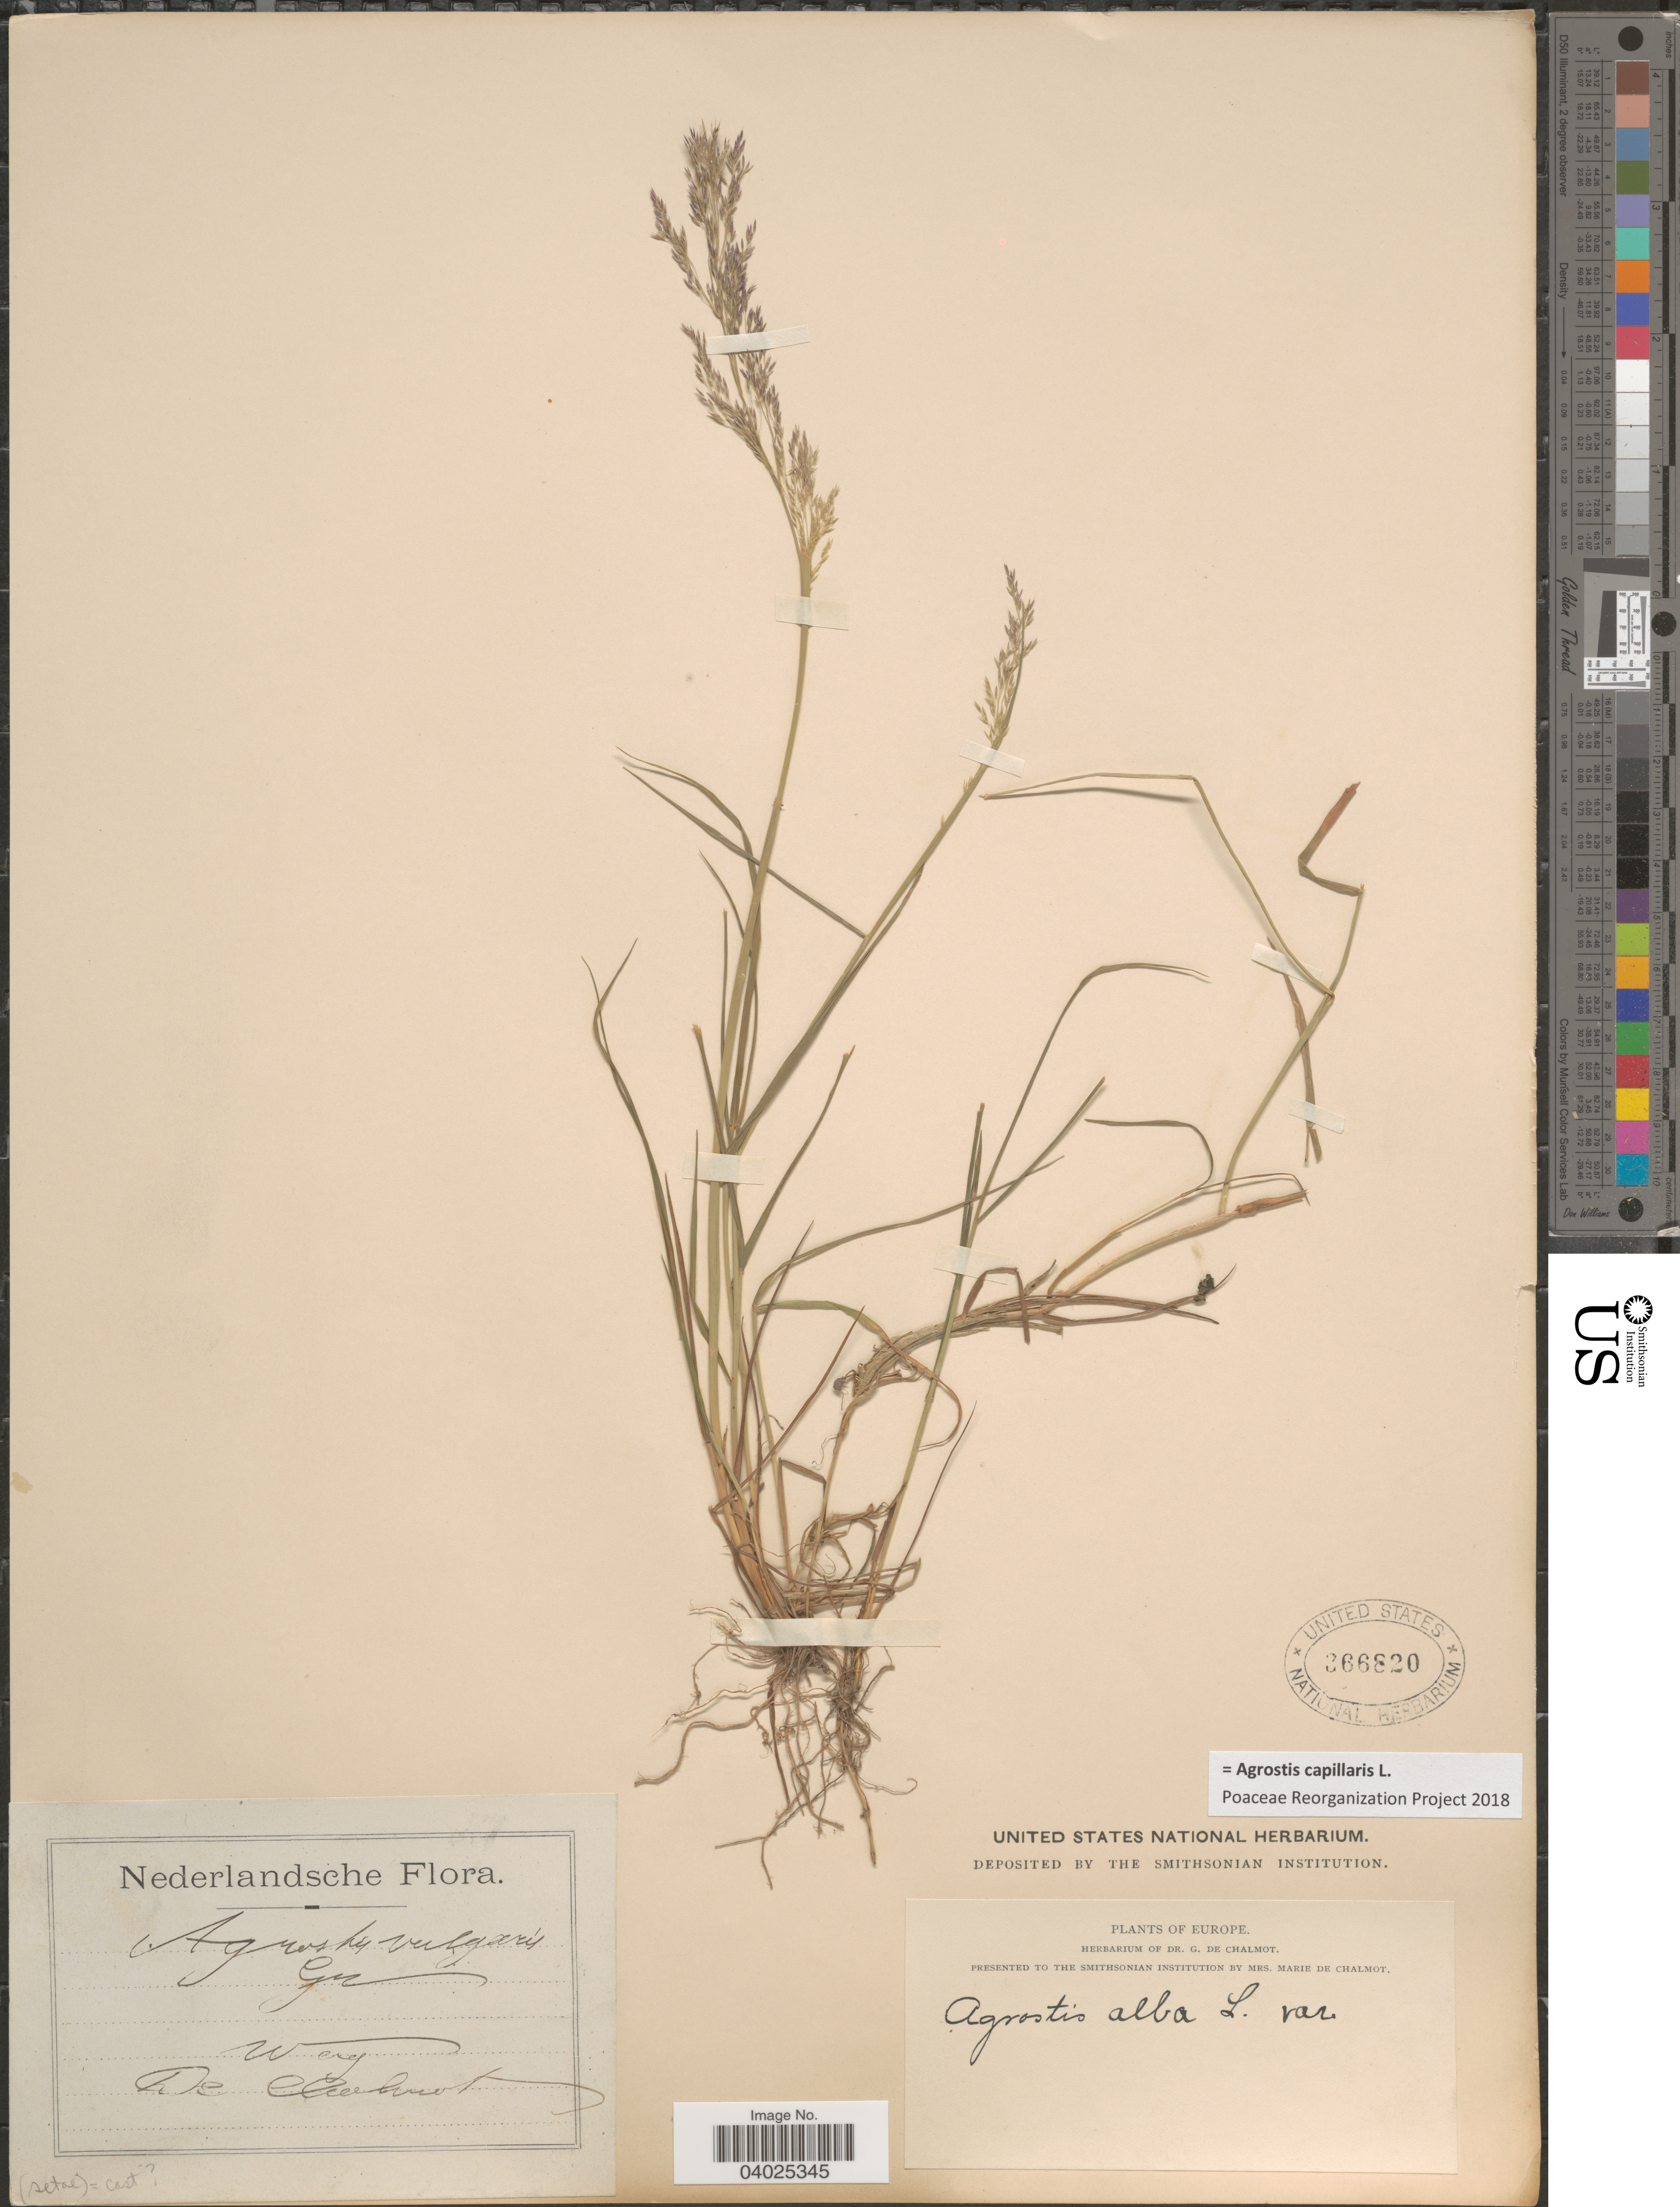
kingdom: Plantae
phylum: Tracheophyta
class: Liliopsida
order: Poales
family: Poaceae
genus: Agrostis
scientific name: Agrostis capillaris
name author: L.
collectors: G. de Chalmot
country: Netherlands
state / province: Gelderland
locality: Wag.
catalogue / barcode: US 366820